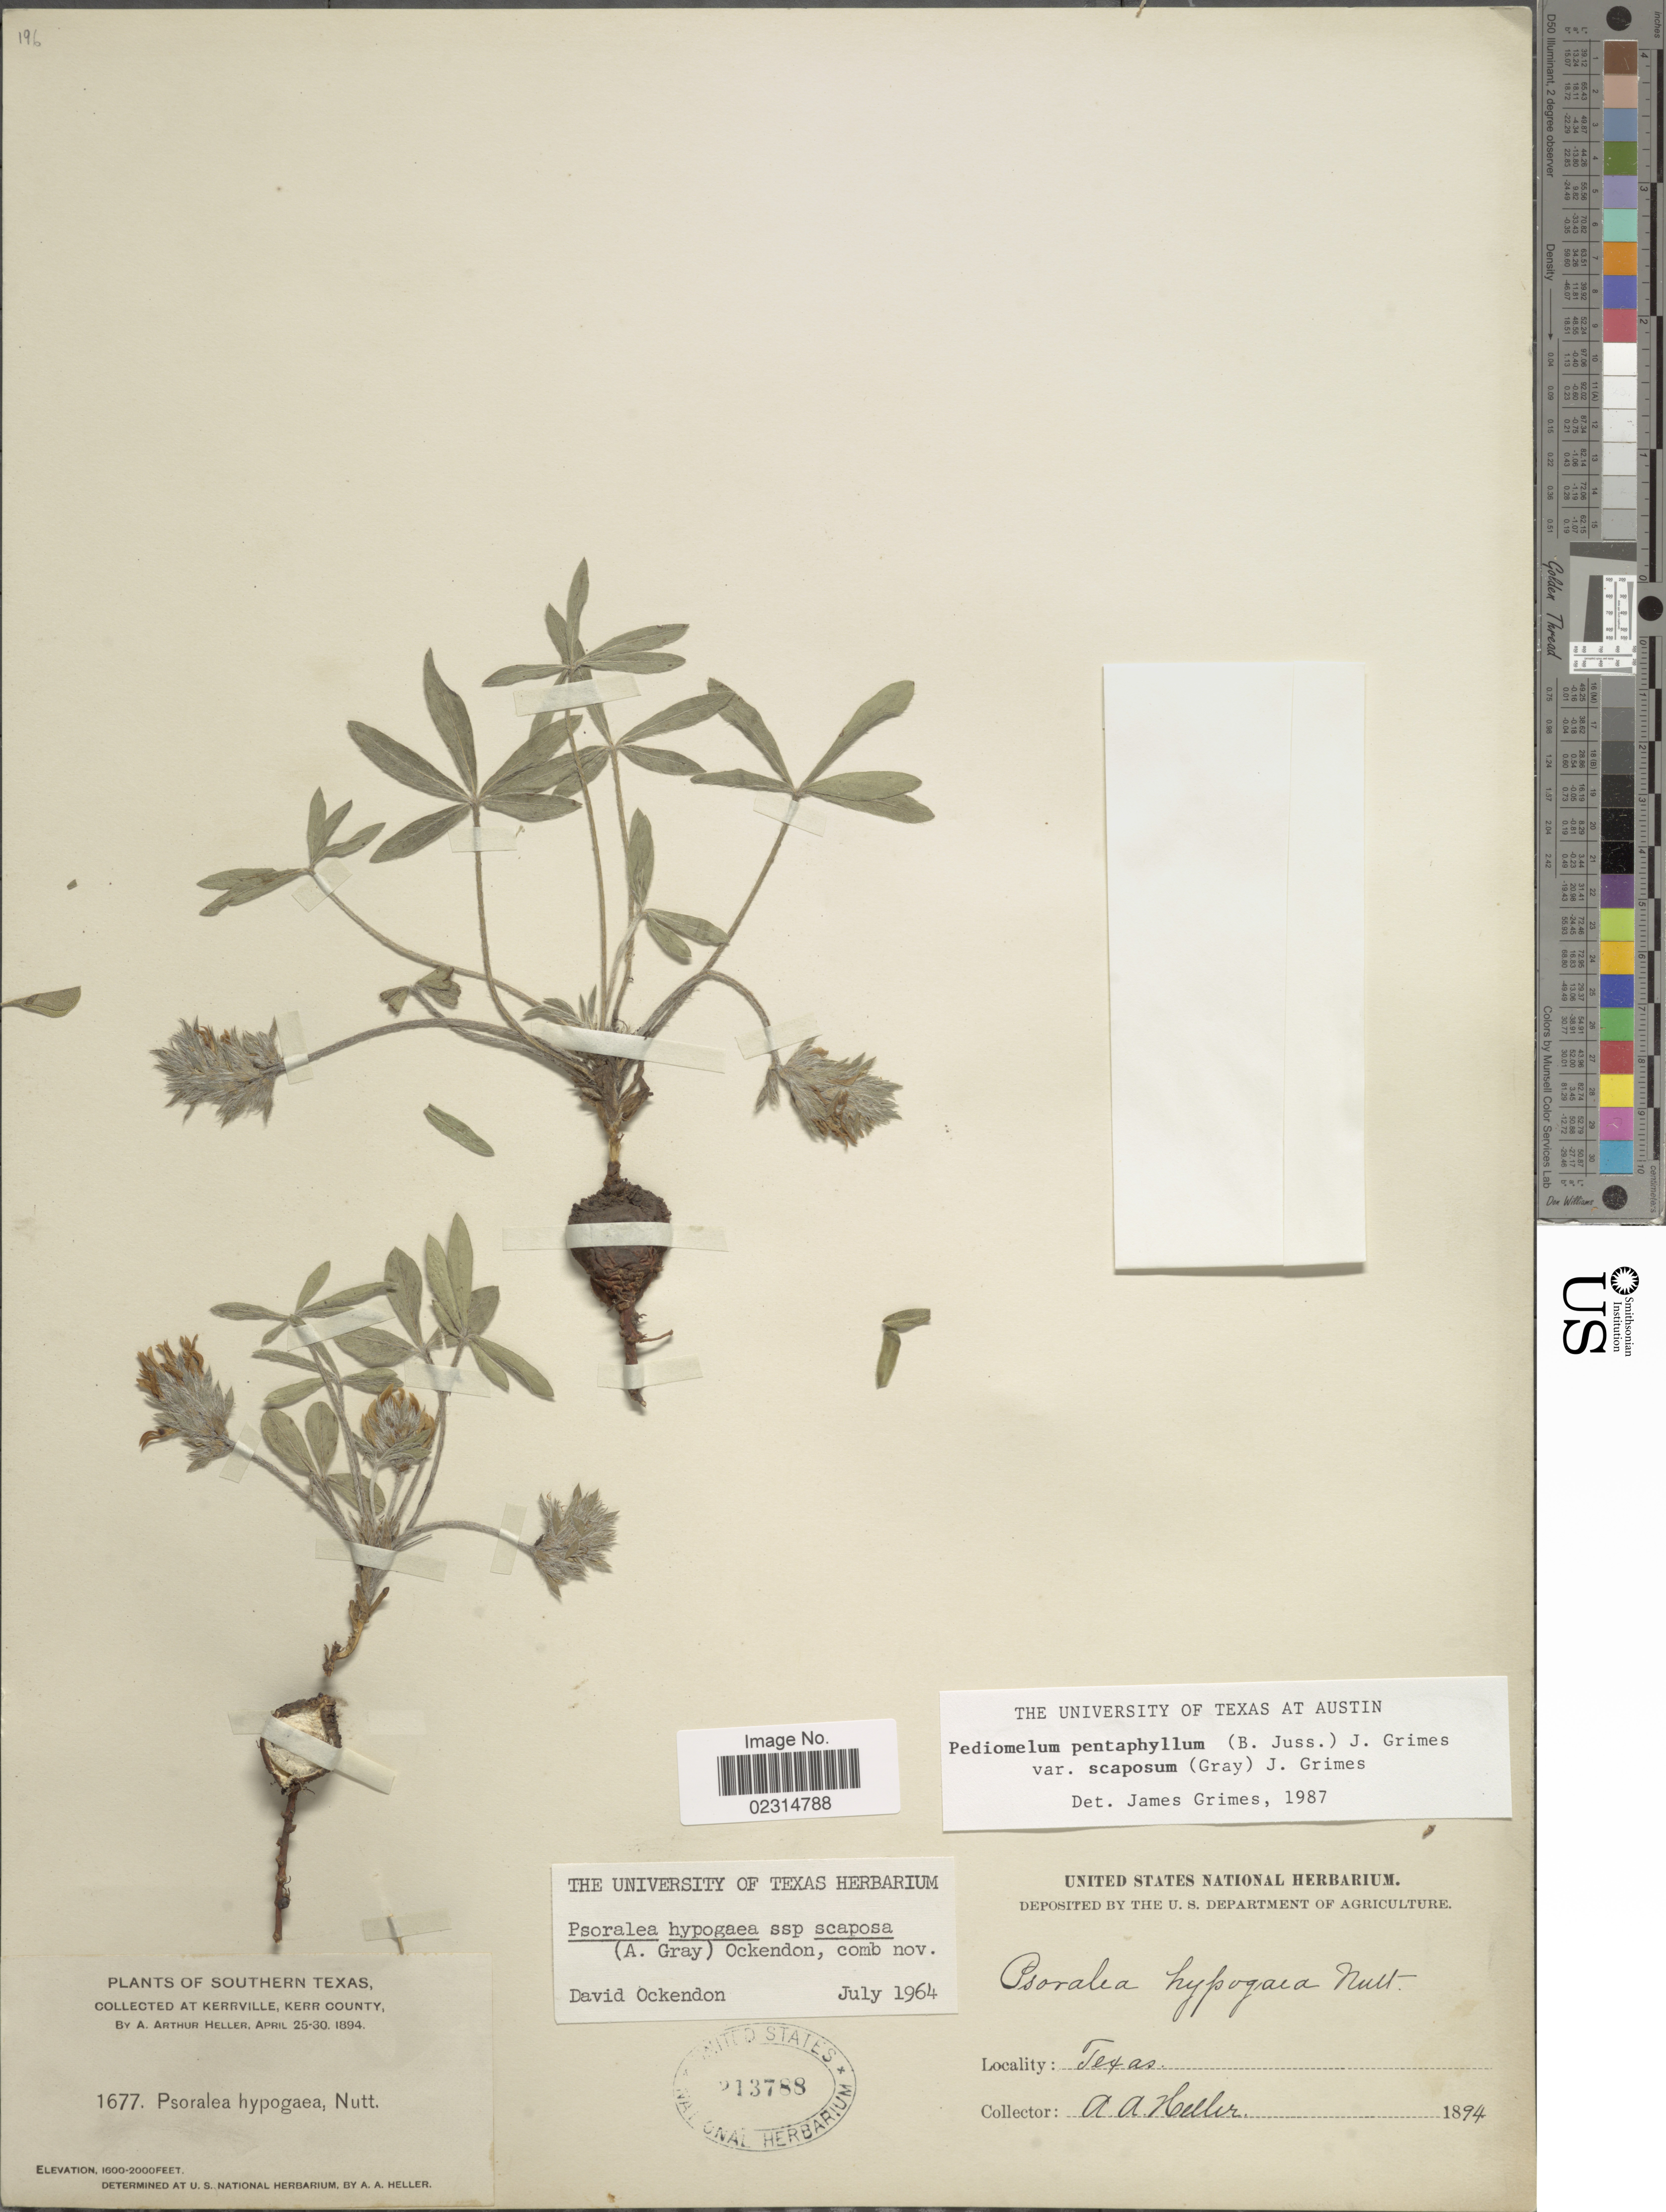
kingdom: Plantae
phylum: Tracheophyta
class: Magnoliopsida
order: Fabales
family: Fabaceae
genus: Pediomelum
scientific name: Pediomelum hypogaeum var. scaposum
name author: (A. Gray) J.W. Grimes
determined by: Egan, Ashley N., (US), Smithsonian Institution - National Museum of Natural History (UNITED STATES)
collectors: A. A. Heller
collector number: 1677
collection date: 1894-04-25/1894-04-30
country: United States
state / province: Texas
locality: Southern Texas, at Kerrville, Kerr County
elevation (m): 488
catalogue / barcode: US 213788